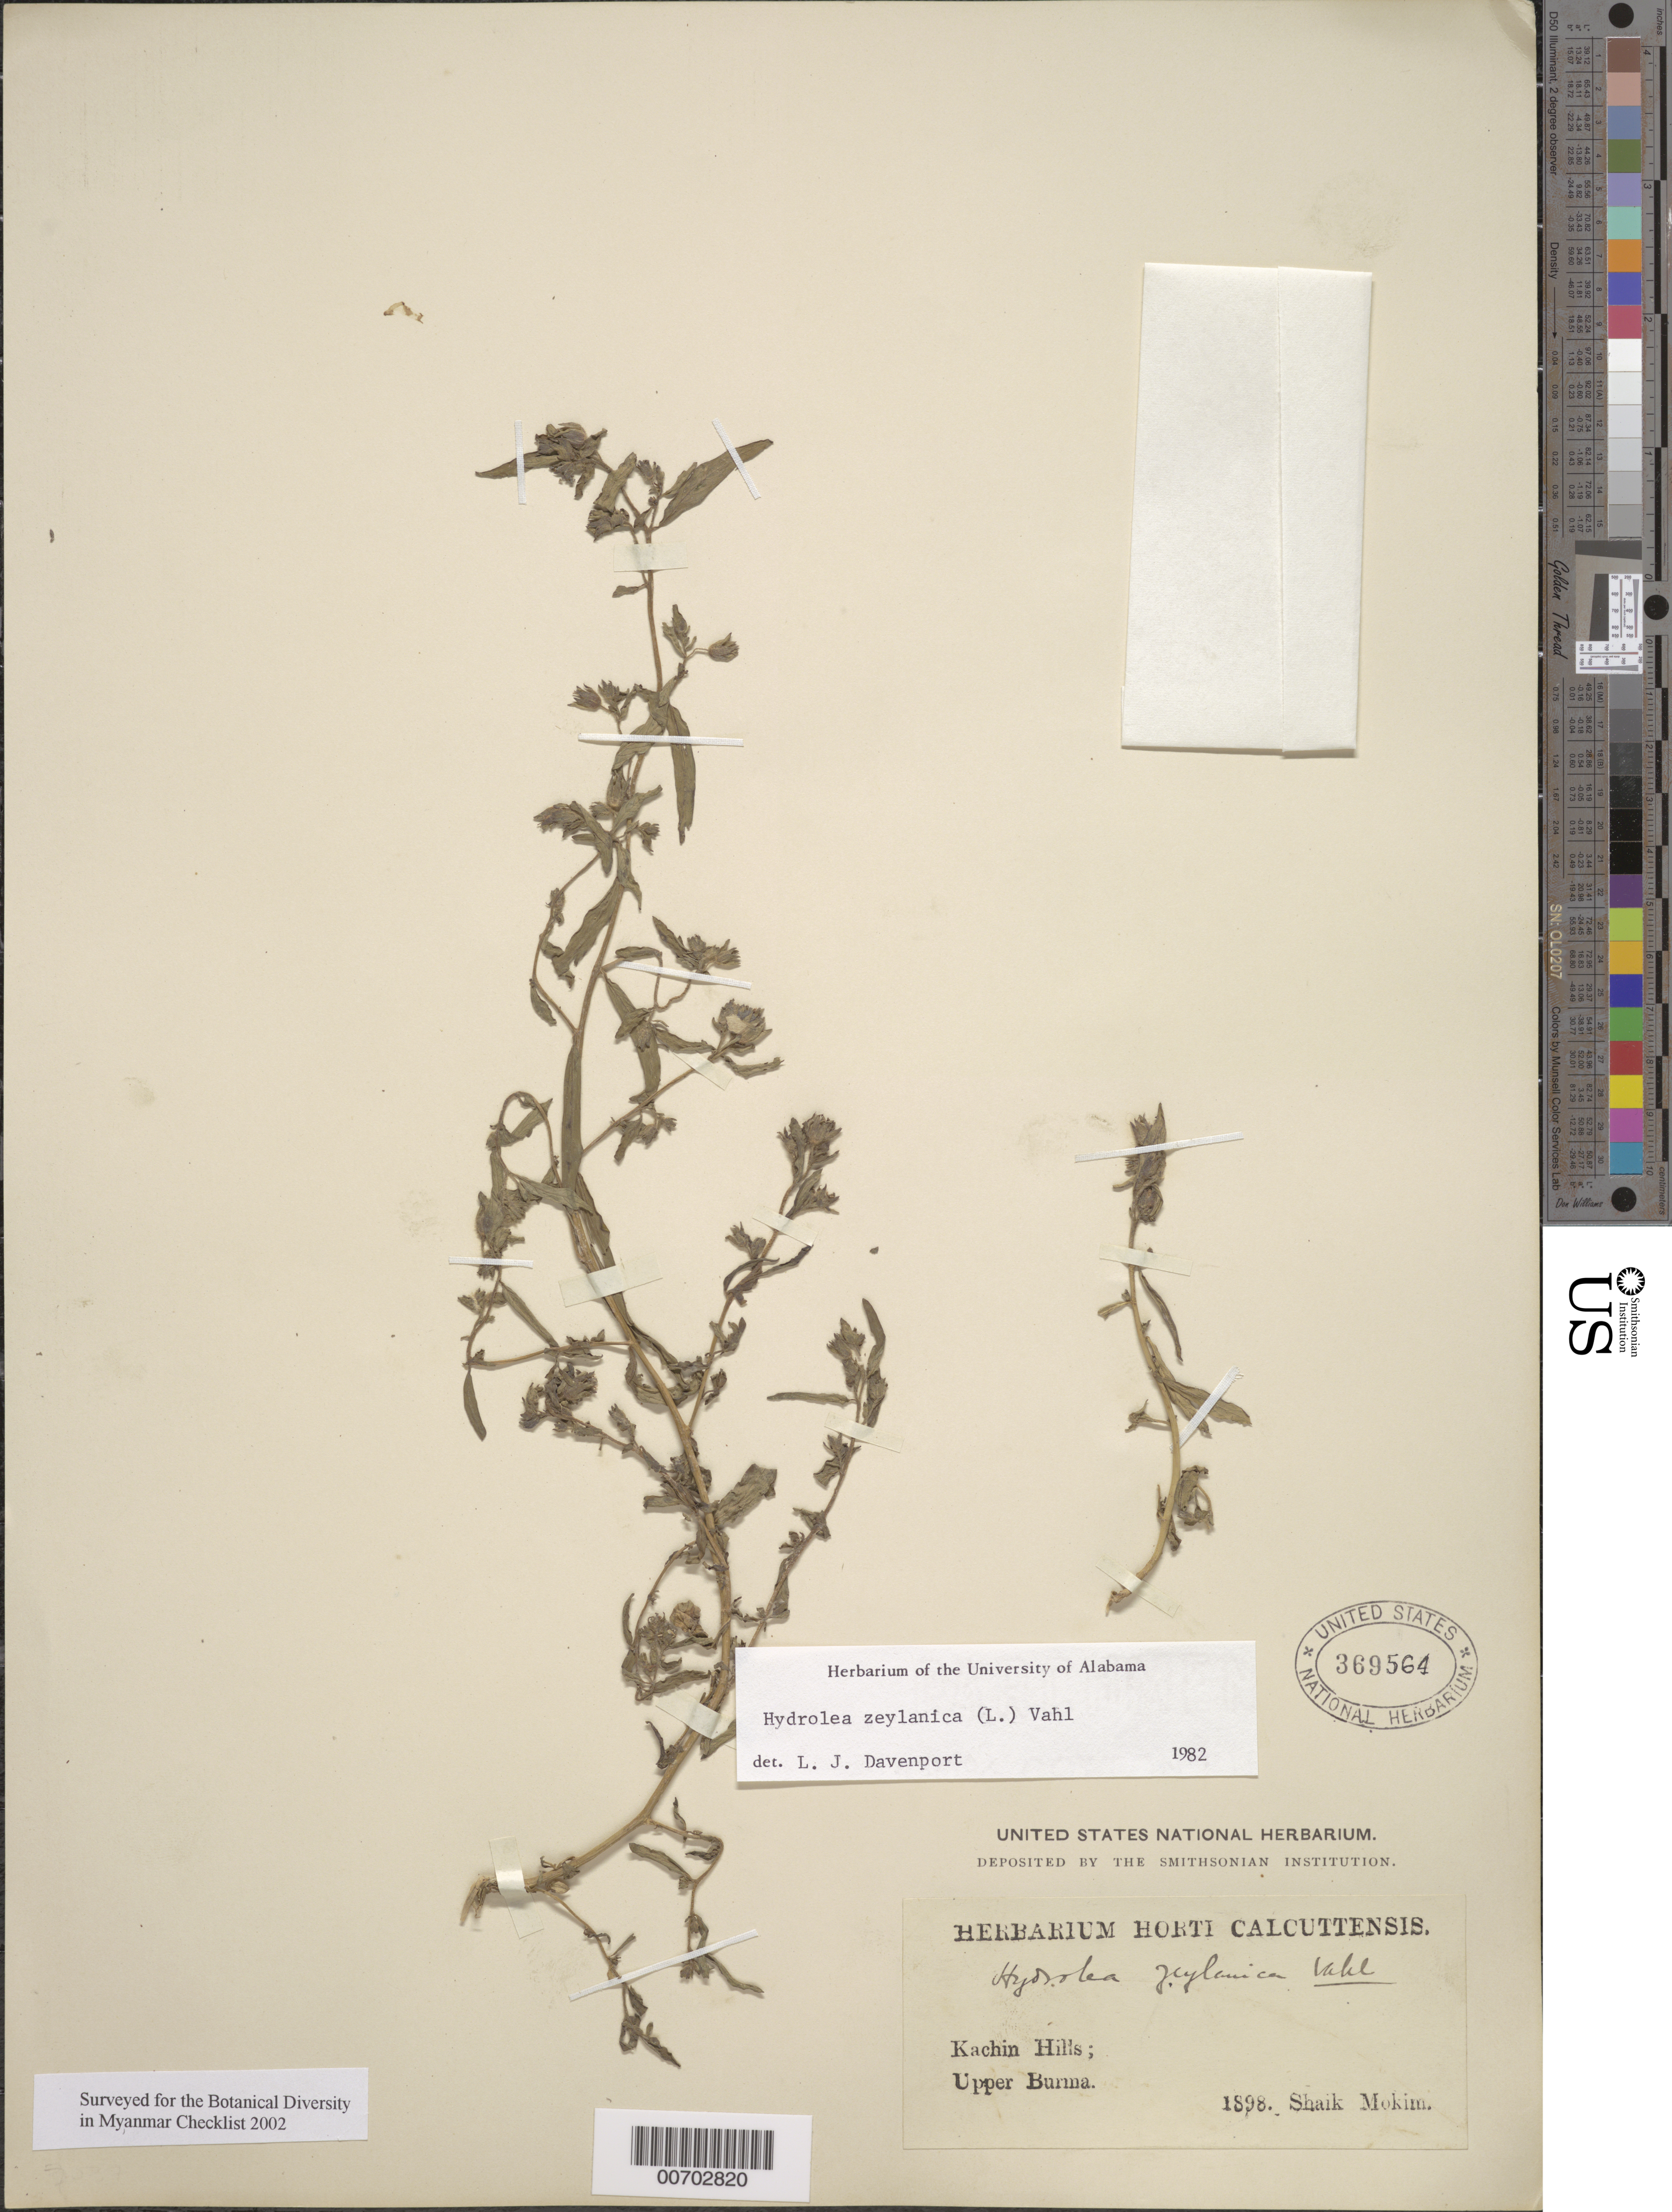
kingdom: Plantae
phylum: Tracheophyta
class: Magnoliopsida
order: Solanales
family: Hydroleaceae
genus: Hydrolea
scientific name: Hydrolea zeylanica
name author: (L.) Vahl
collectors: S. Mokim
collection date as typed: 1898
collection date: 1898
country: Myanmar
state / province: Kachin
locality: Kachin Hills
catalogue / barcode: US 369564